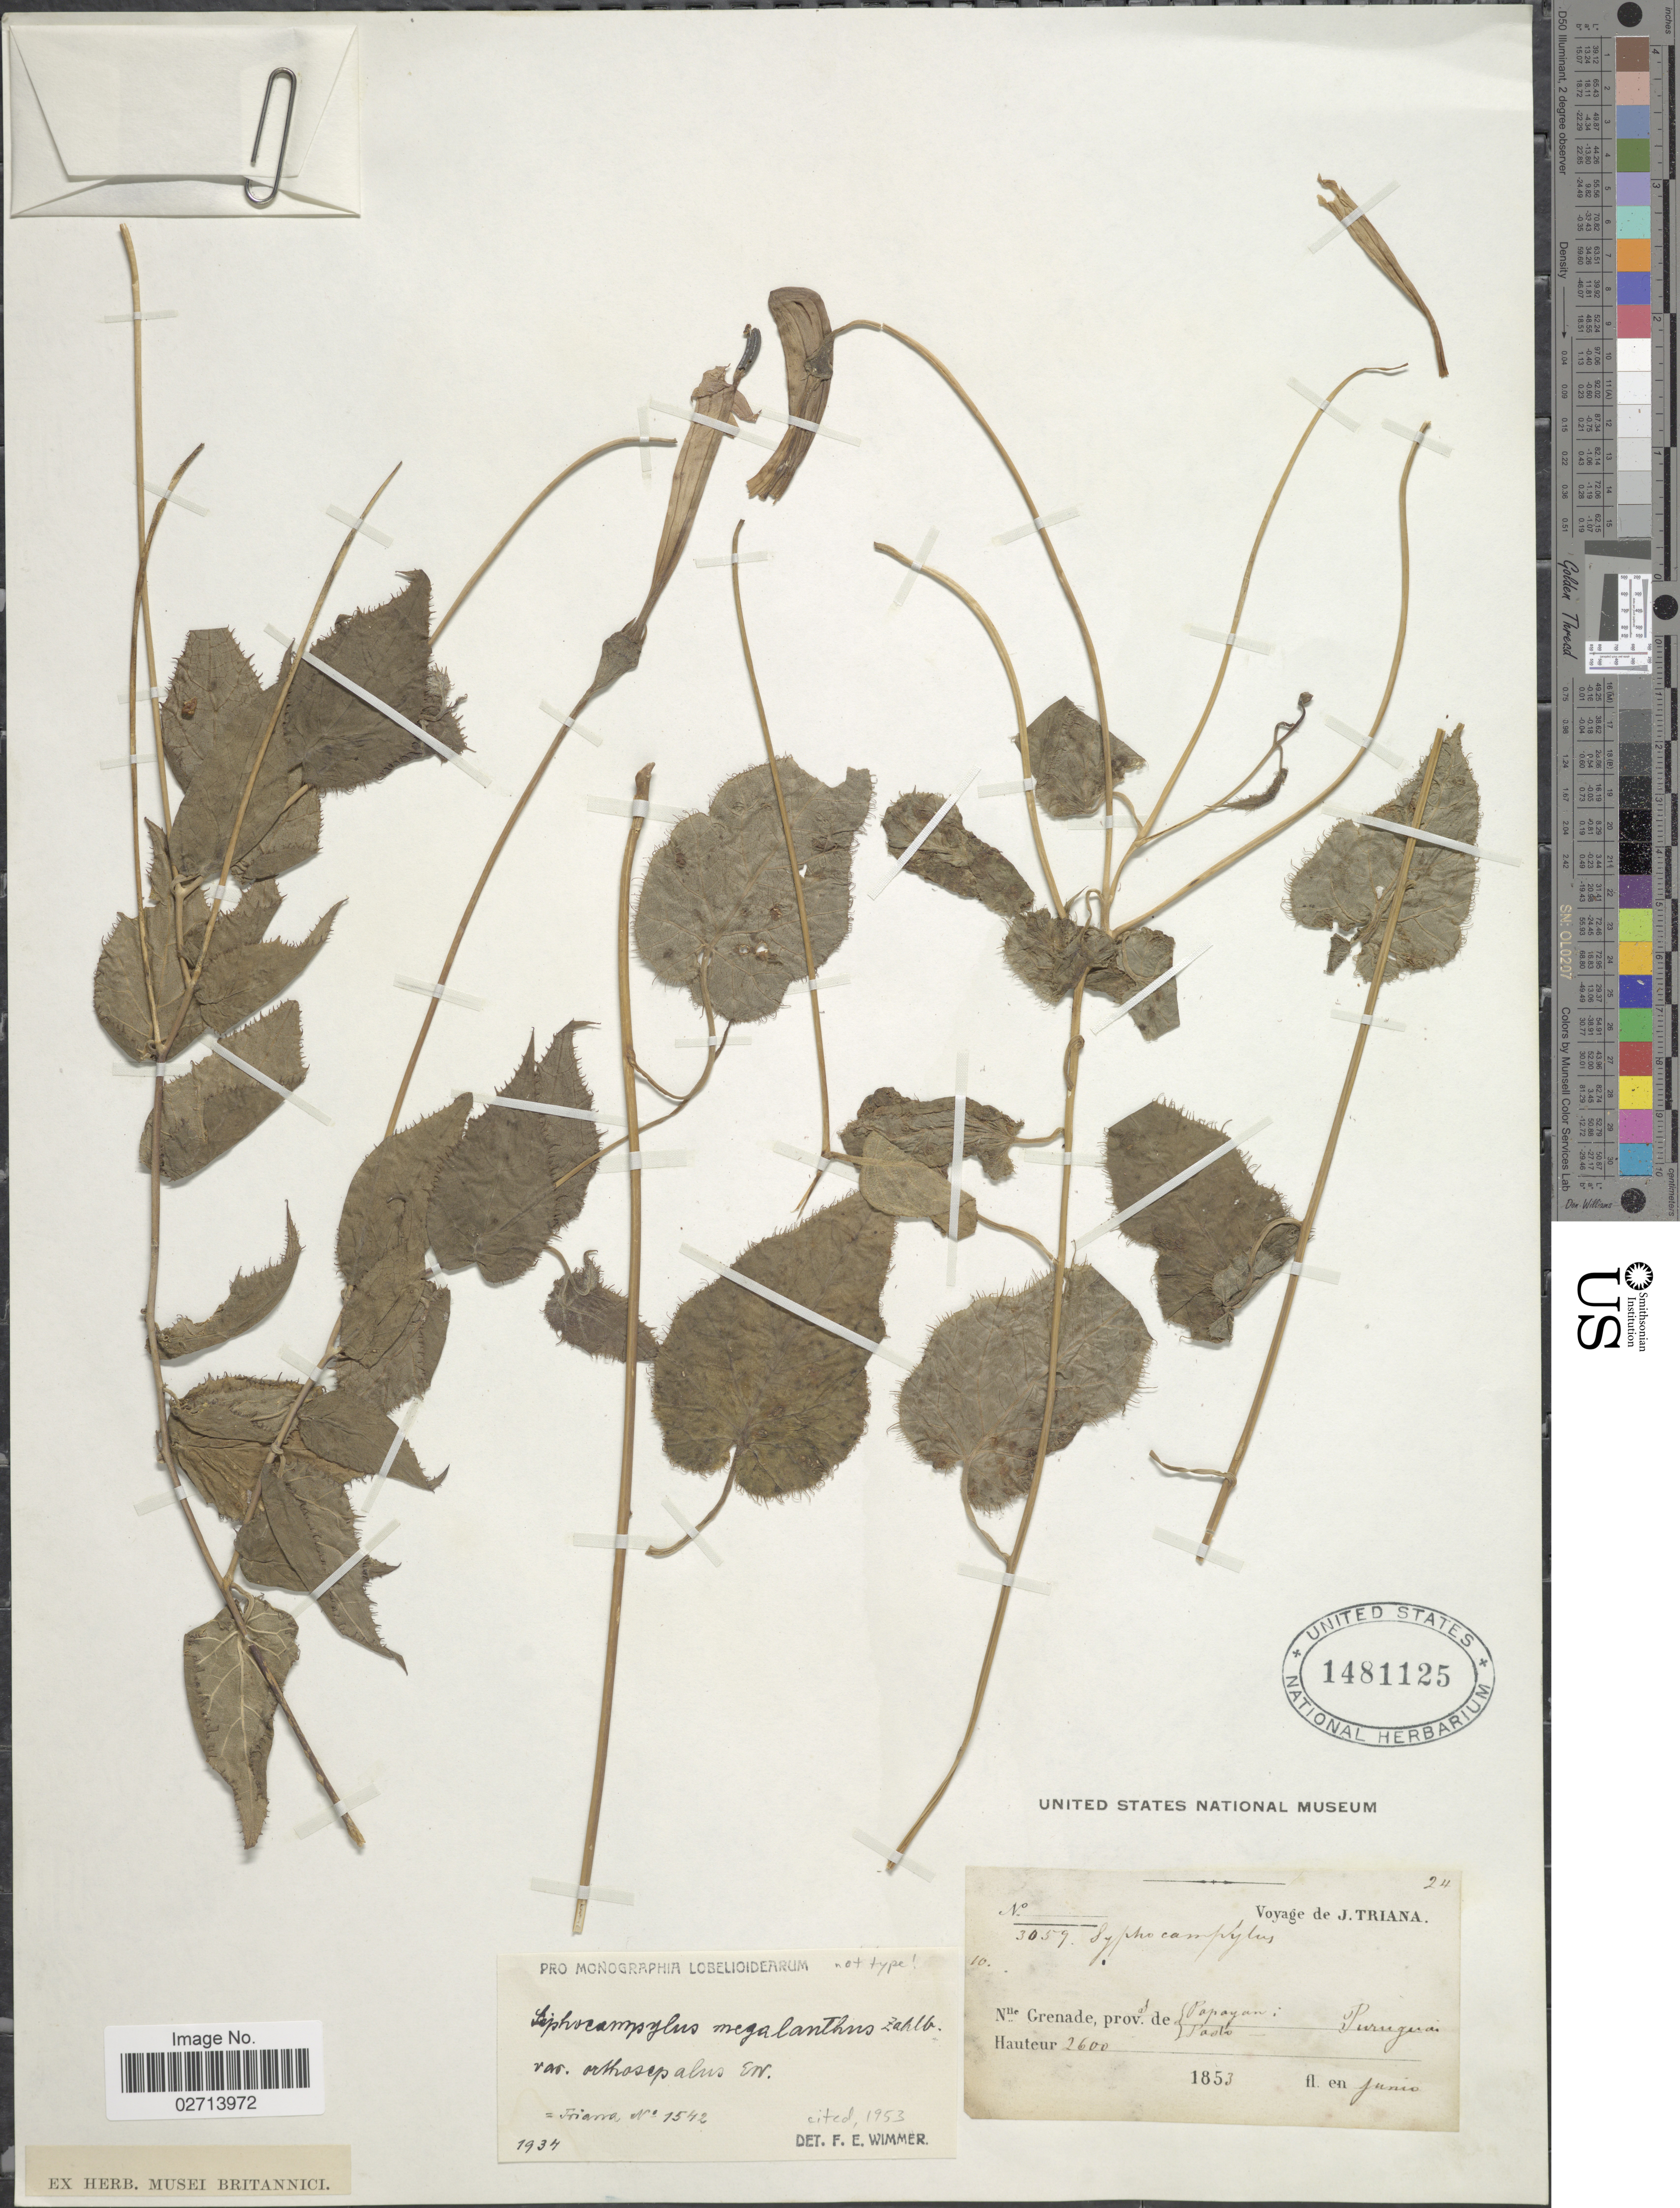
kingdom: Plantae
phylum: Tracheophyta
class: Magnoliopsida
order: Asterales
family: Campanulaceae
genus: Siphocampylus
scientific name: Siphocampylus matthiaei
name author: A. DC.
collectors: J. J. Triana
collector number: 3059/10/24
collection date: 1853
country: Colombia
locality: Nlle. Grenade, prov. de Popayan, Pasto. Puruguai. [Viceroyalty of New Granada]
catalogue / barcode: US 1481125